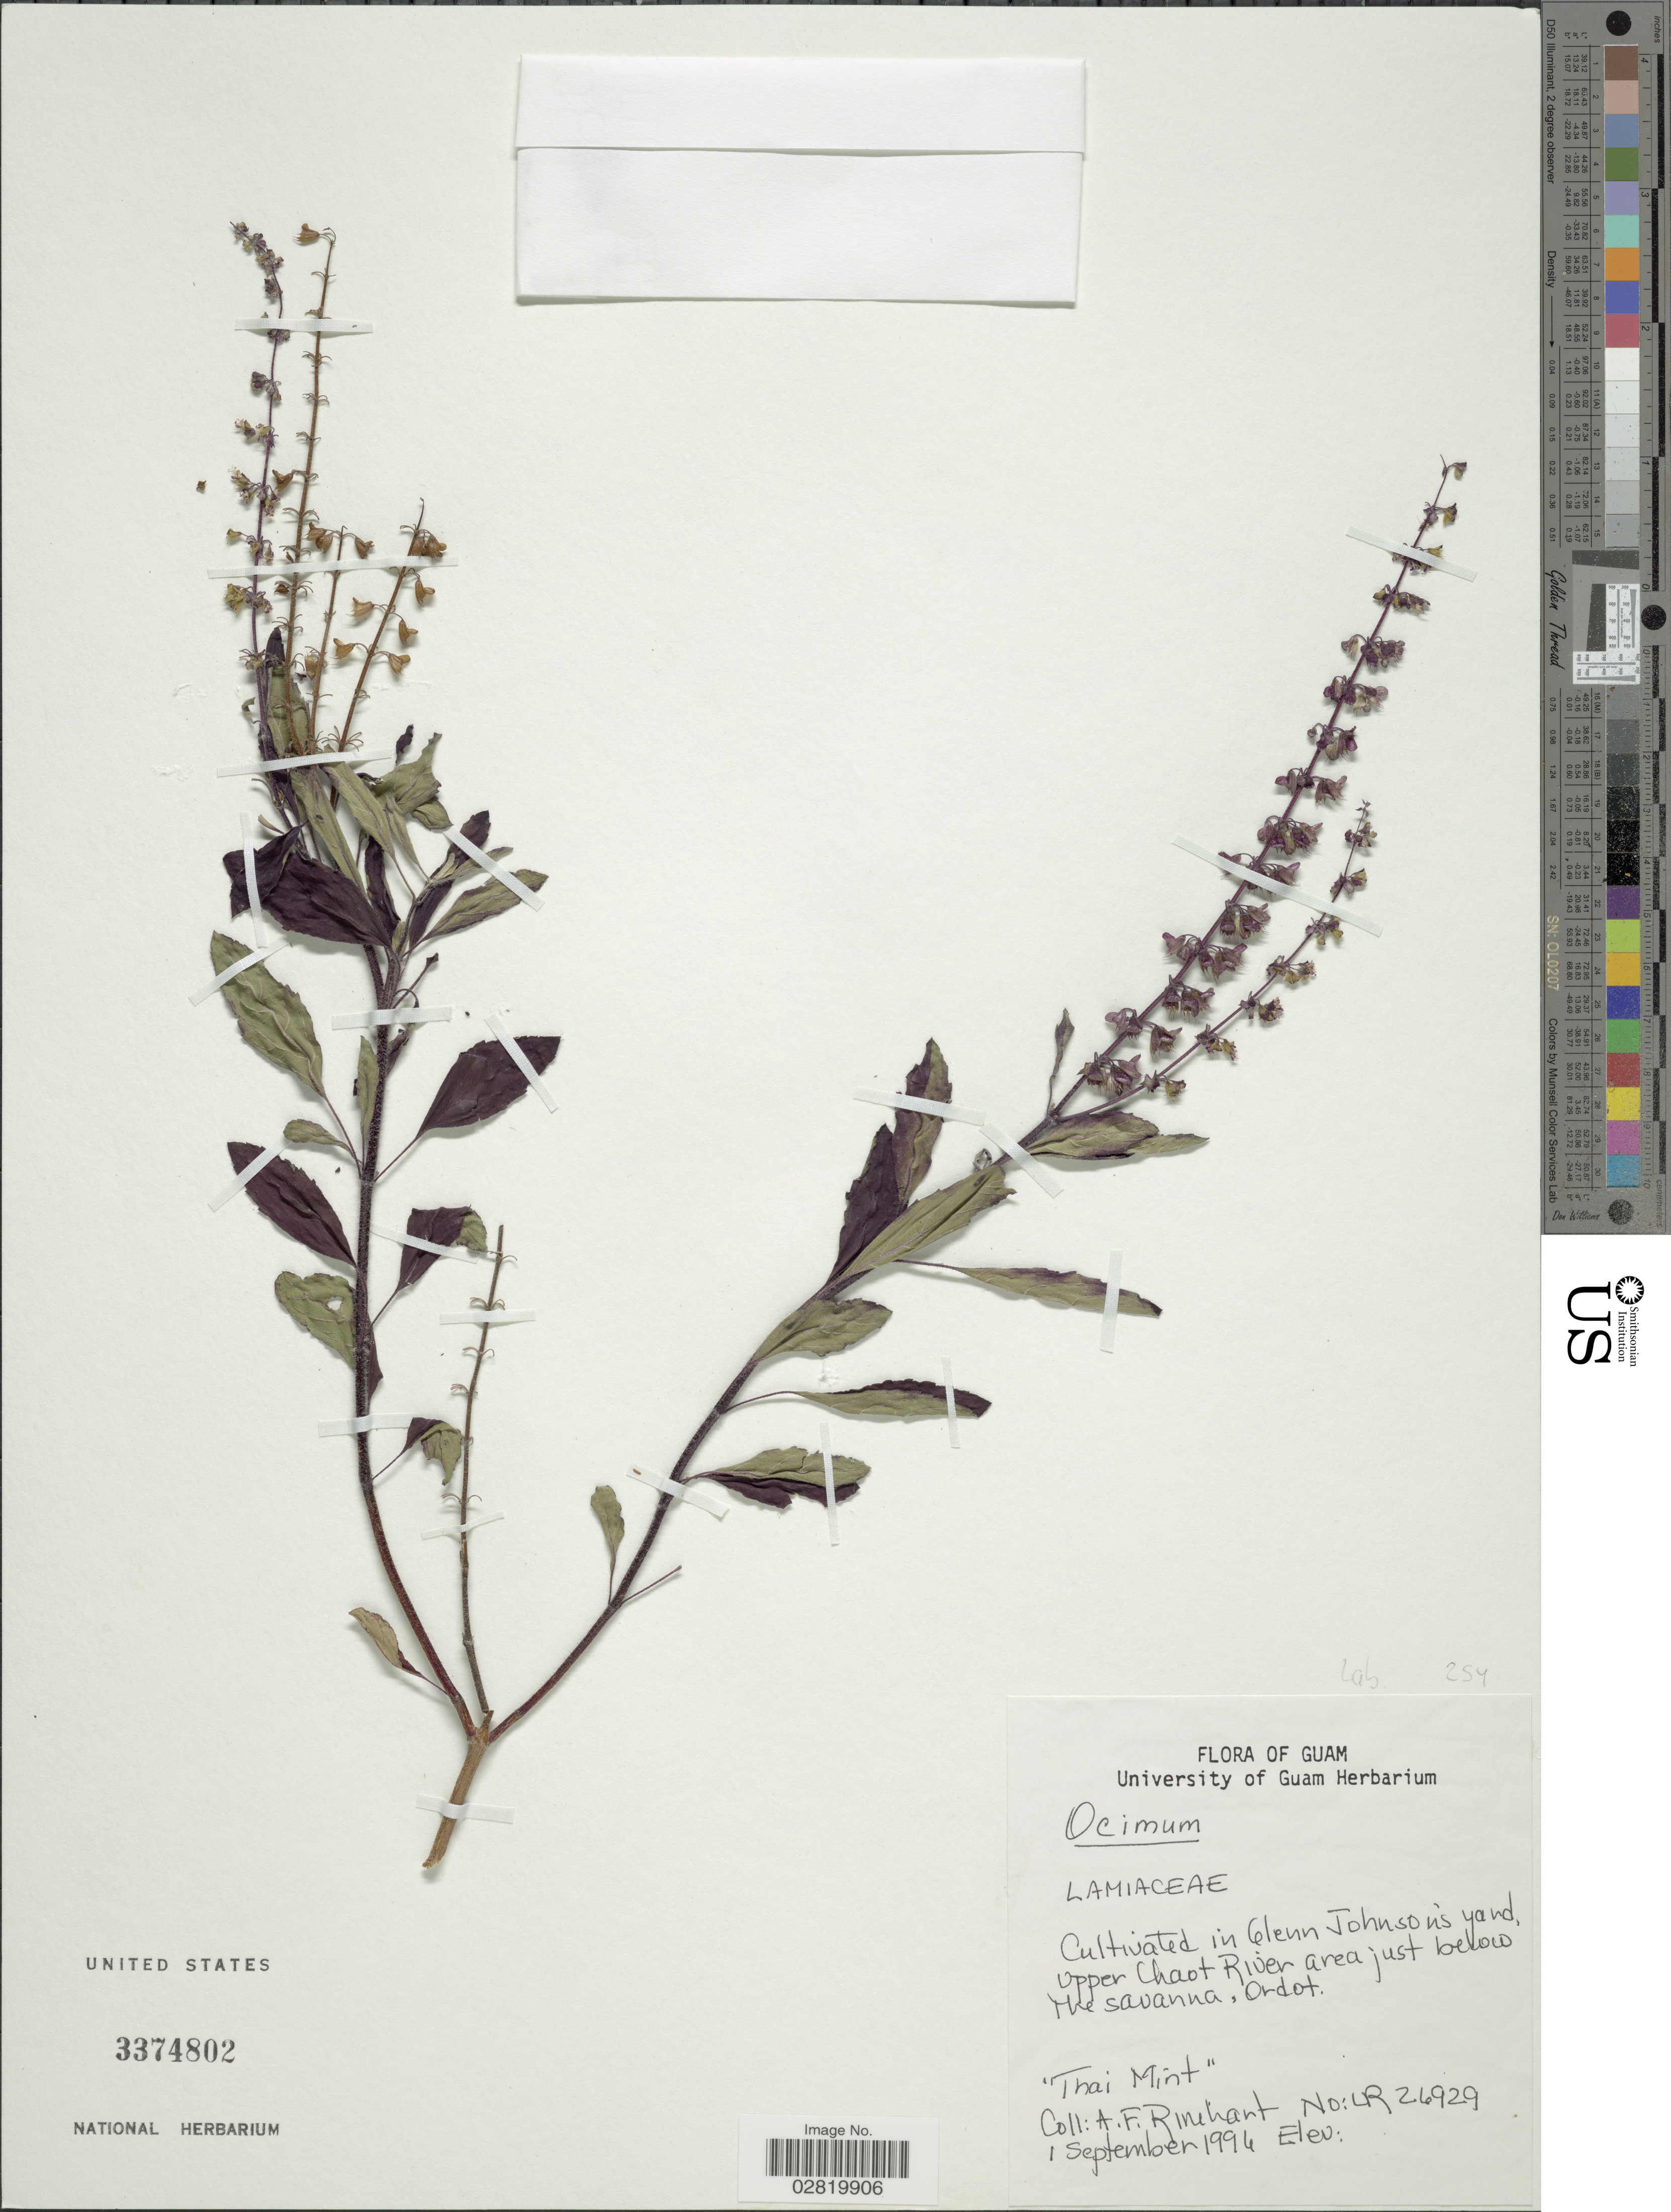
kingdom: Plantae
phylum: Tracheophyta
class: Magnoliopsida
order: Lamiales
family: Lamiaceae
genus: Ocimum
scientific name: Ocimum sp.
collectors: A. Rinehart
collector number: LR26929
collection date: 1994-09-01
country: Guam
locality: Cultivated in Glenn Johnson's yard, upper Chaot River area just below the savanna, Ordot.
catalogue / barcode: US 3374802